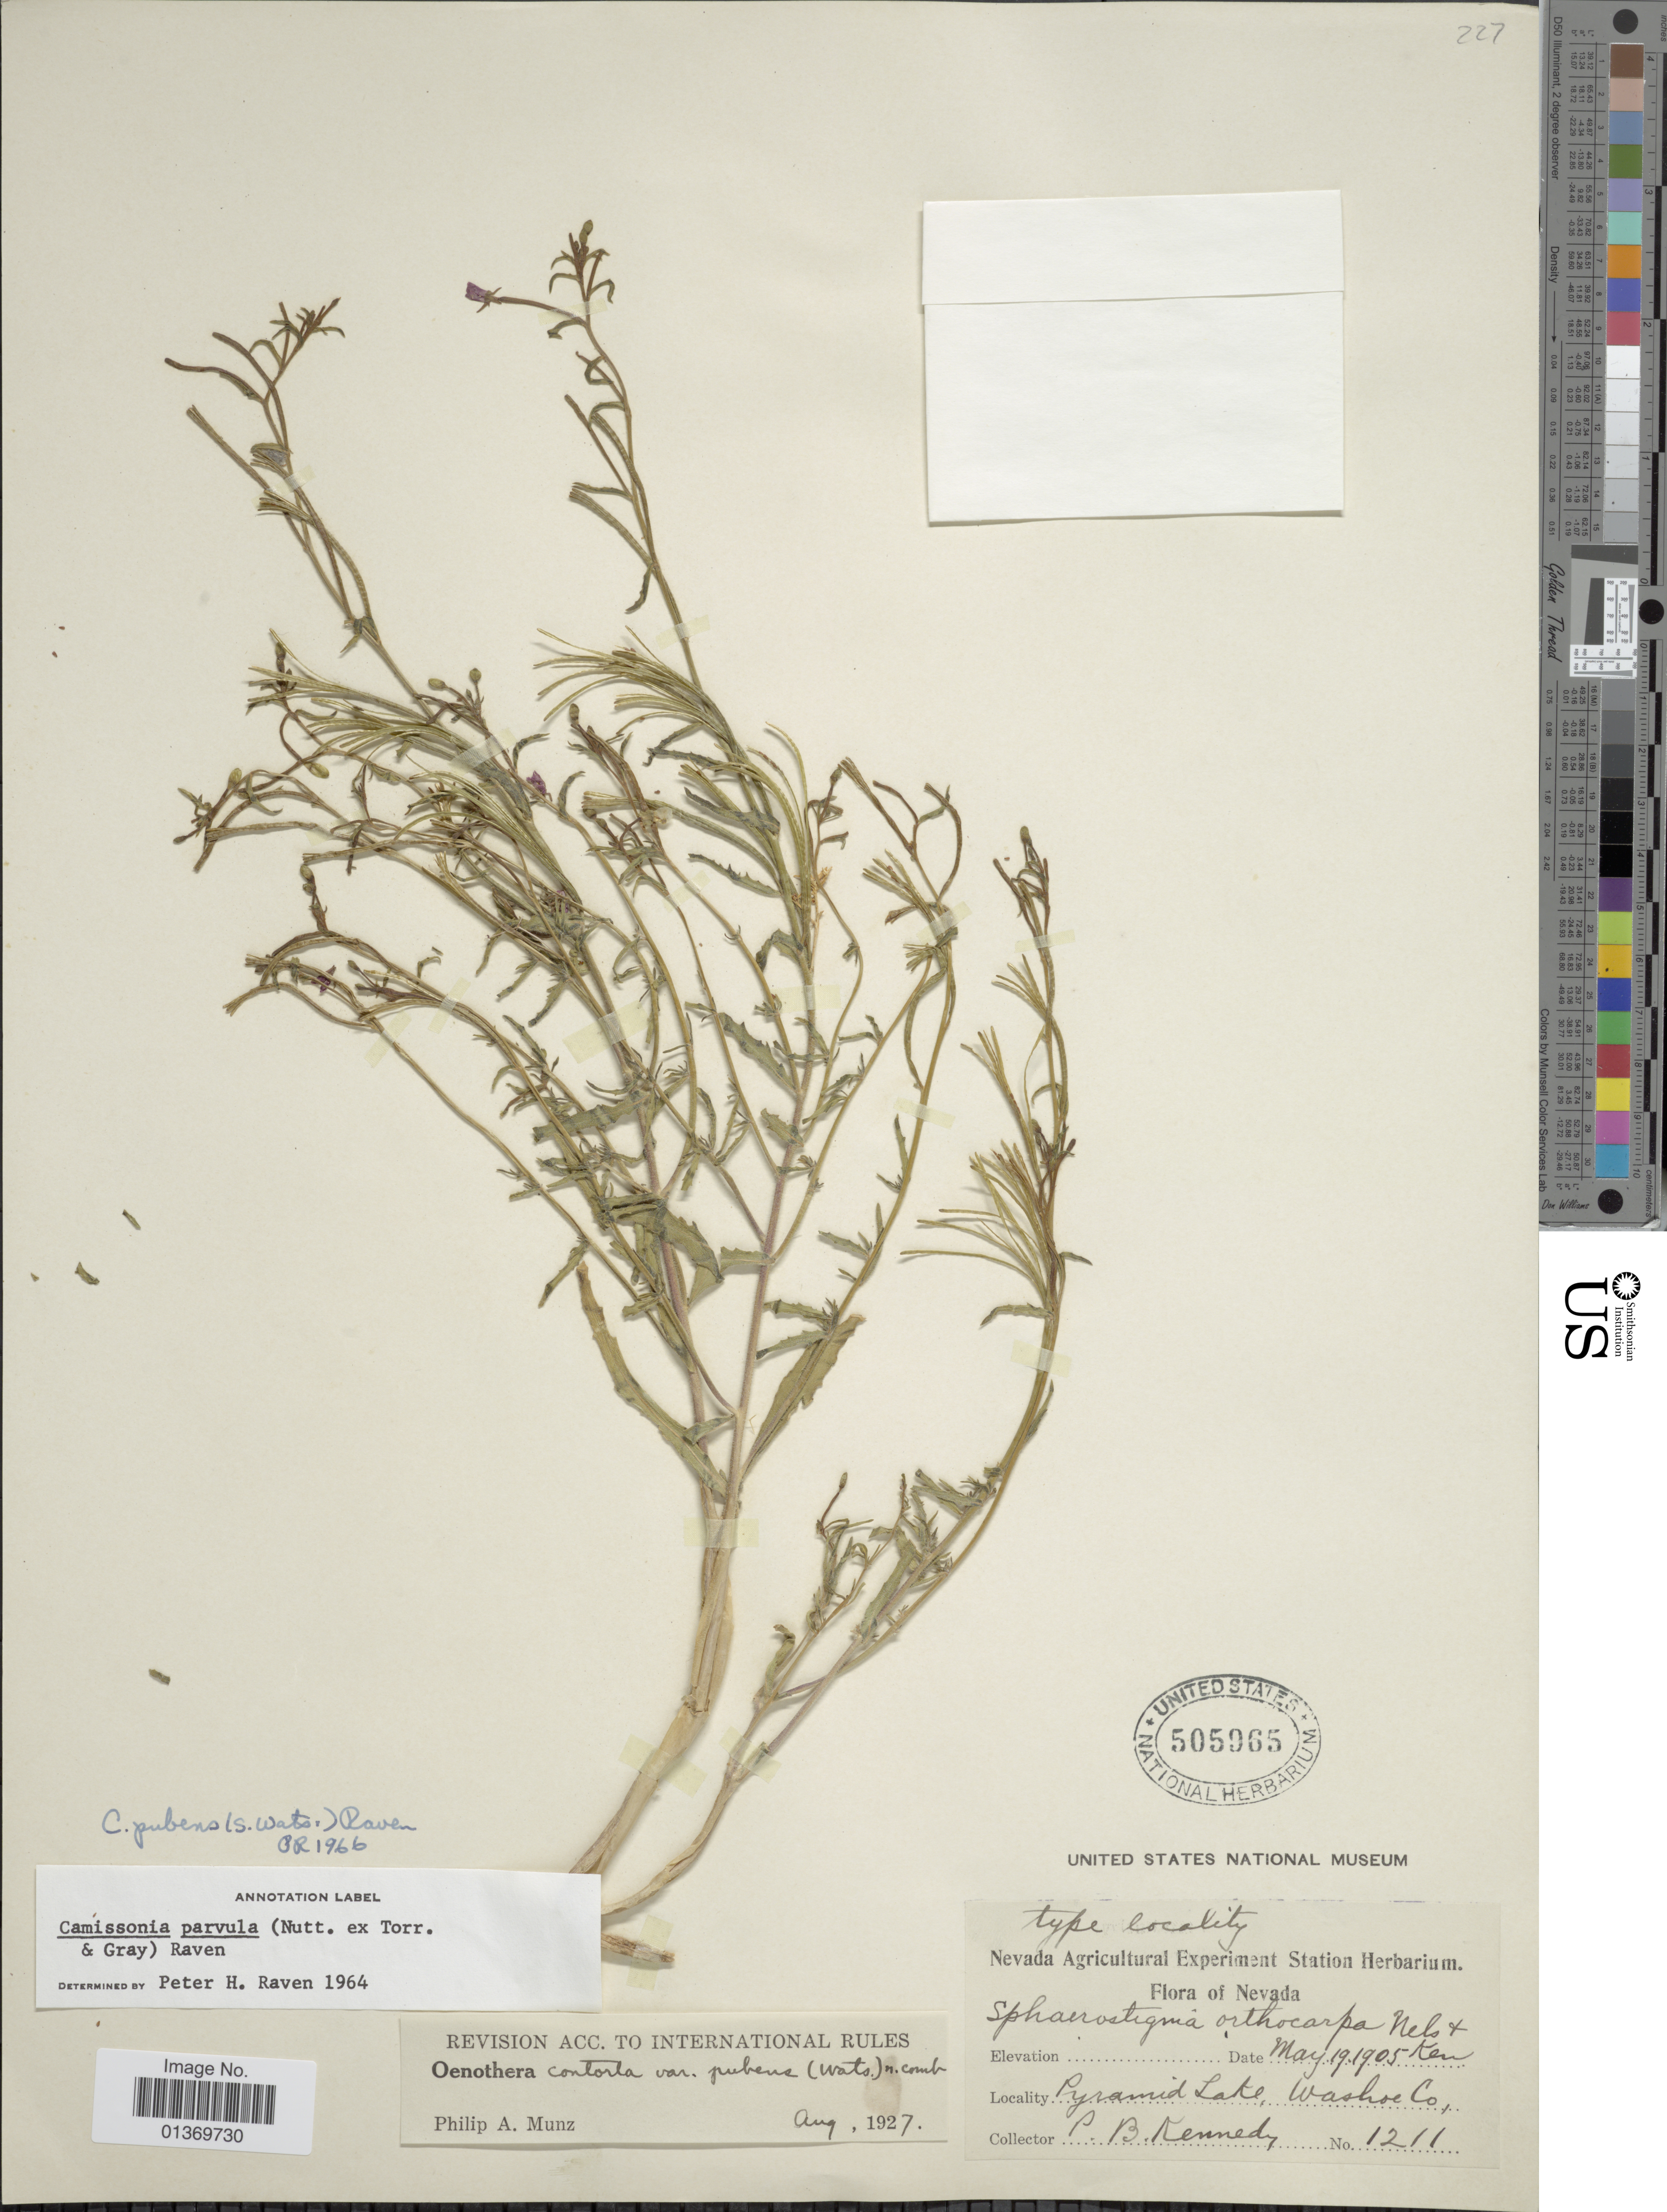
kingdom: Plantae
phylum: Tracheophyta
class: Magnoliopsida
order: Myrtales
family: Onagraceae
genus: Camissonia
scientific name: Camissonia pubens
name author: (S. Watson) P.H. Raven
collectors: P. B. Kennedy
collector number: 1211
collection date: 1905-05-19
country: United States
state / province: Nevada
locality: Pyramid Lake, Washoe Co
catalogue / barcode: US 505965